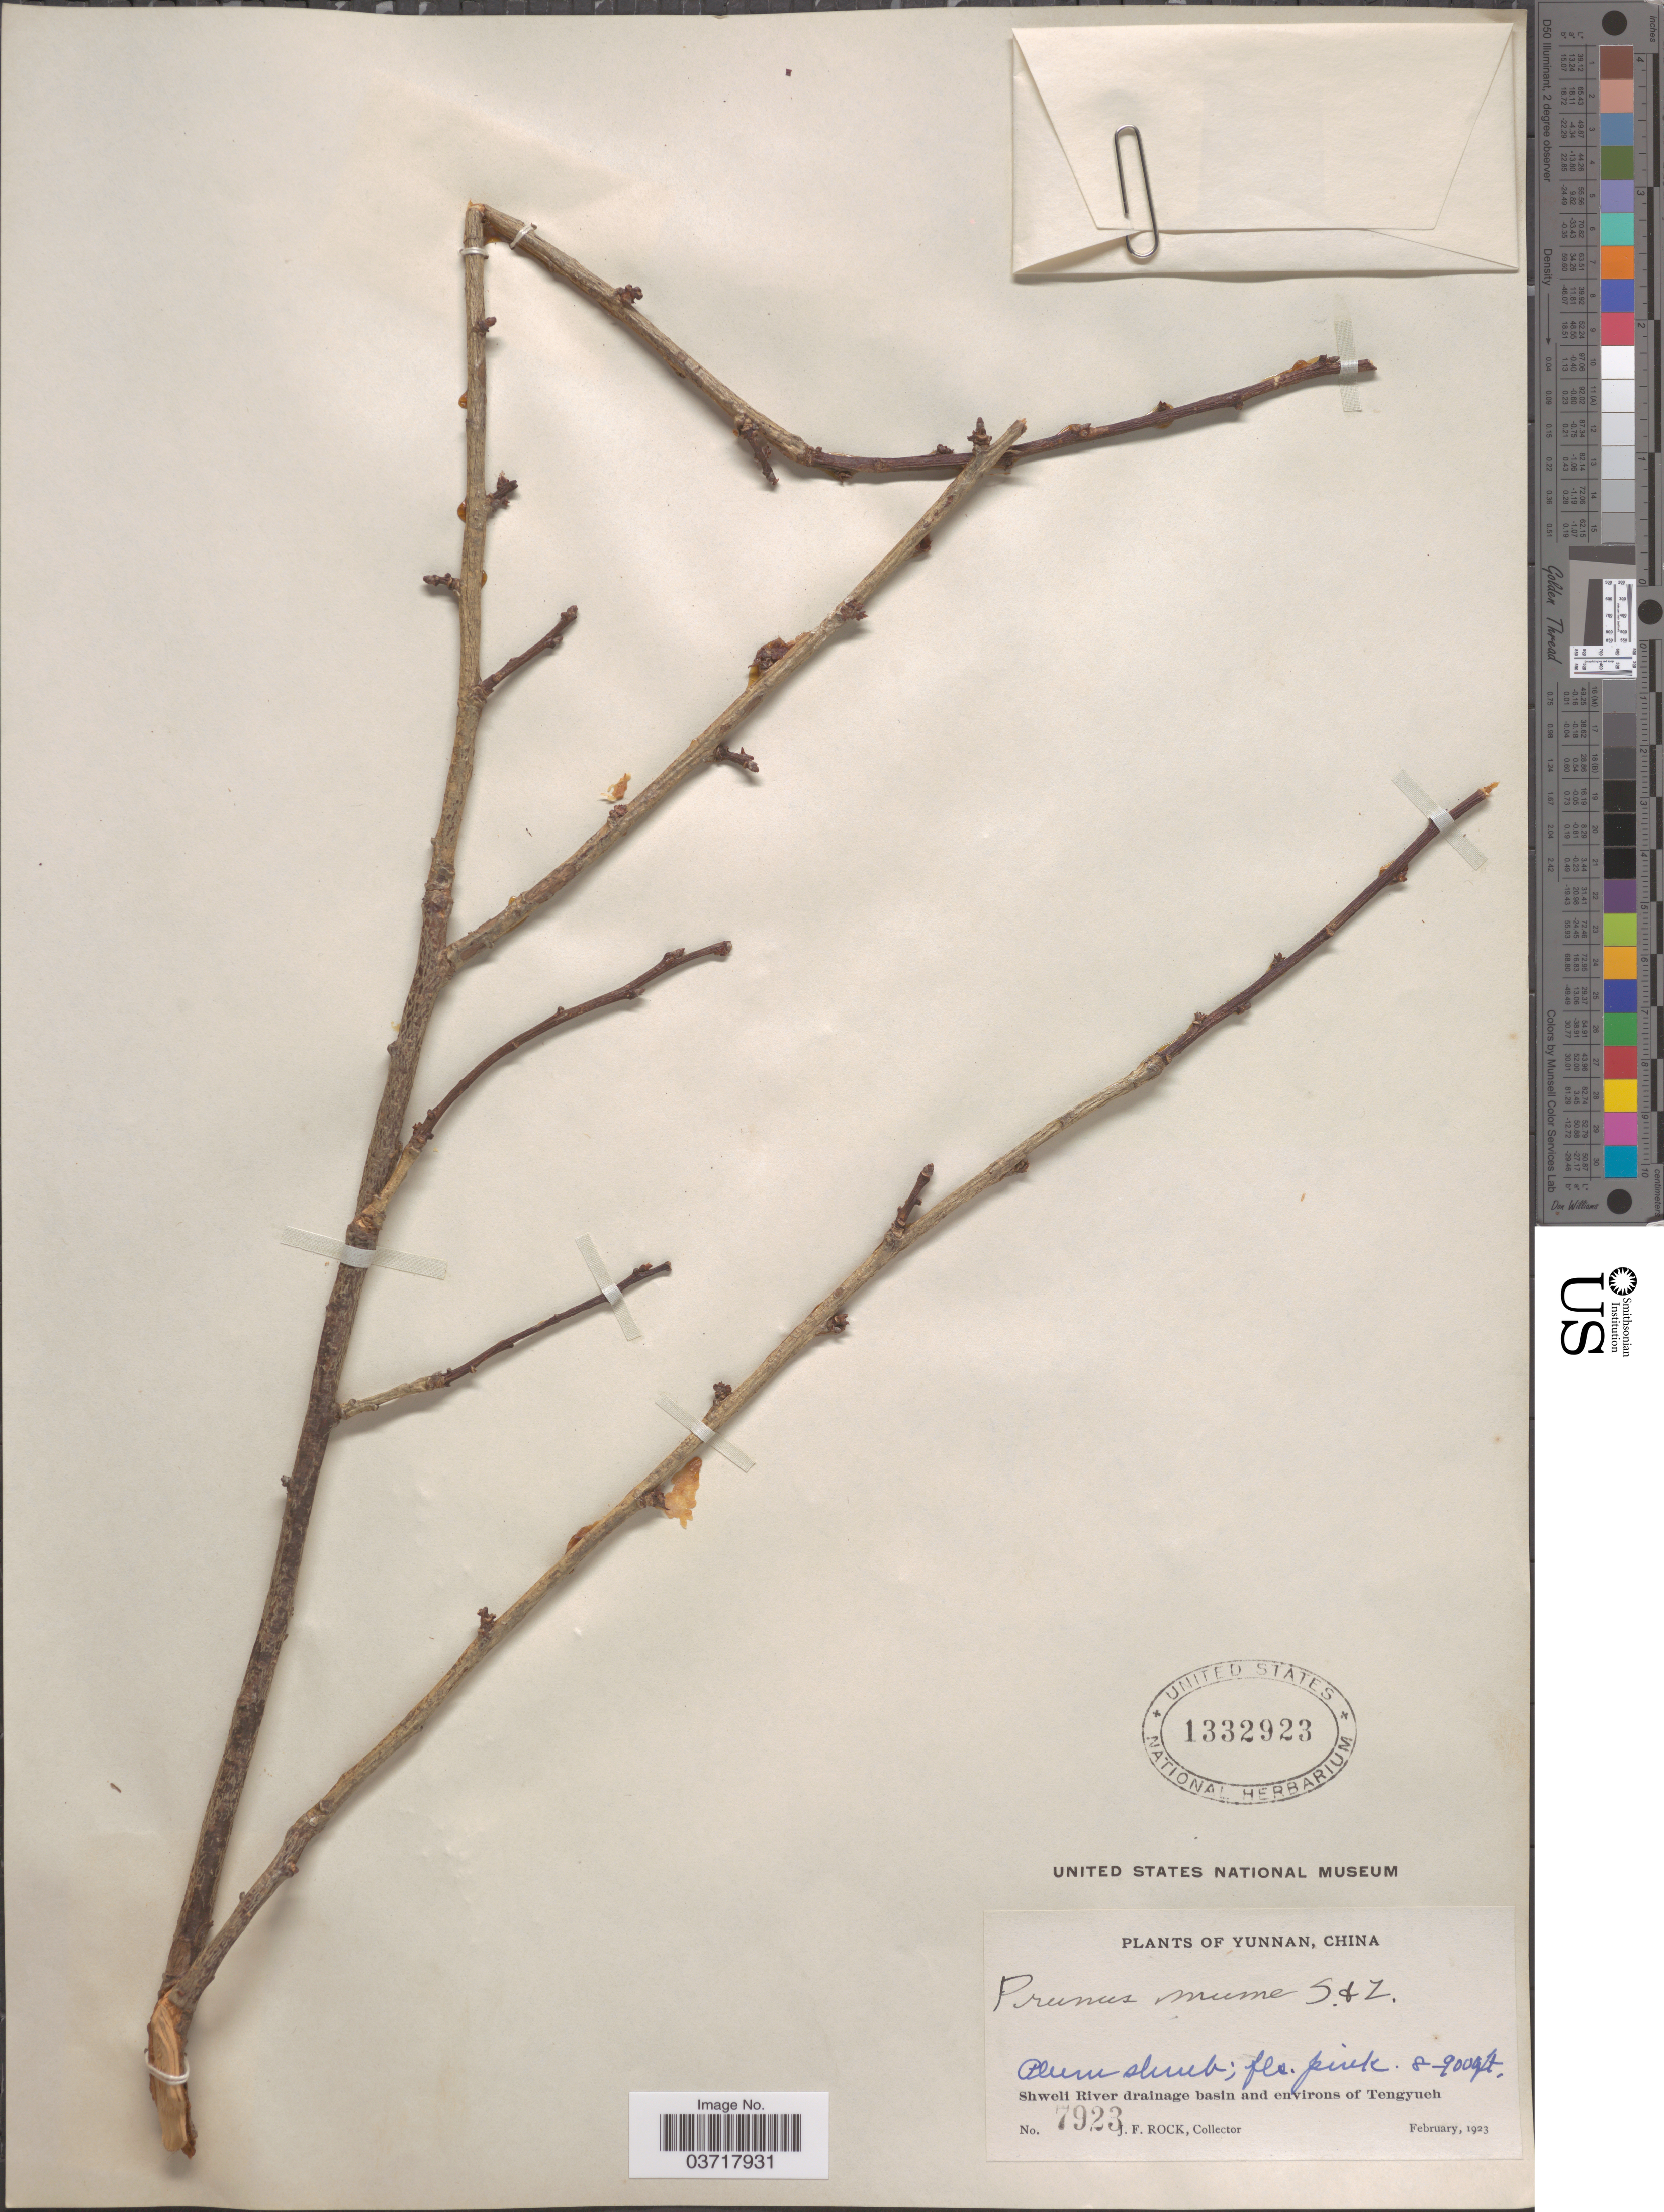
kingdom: Plantae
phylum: Tracheophyta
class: Magnoliopsida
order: Rosales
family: Rosaceae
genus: Prunus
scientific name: Prunus mume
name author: (Siebold) Siebold & Zucc.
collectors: J. Rock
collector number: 7923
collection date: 1923-02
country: China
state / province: Yunnan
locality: Shweli River drainage basin and environs of Tengyueh.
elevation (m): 2438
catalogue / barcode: US 1332923